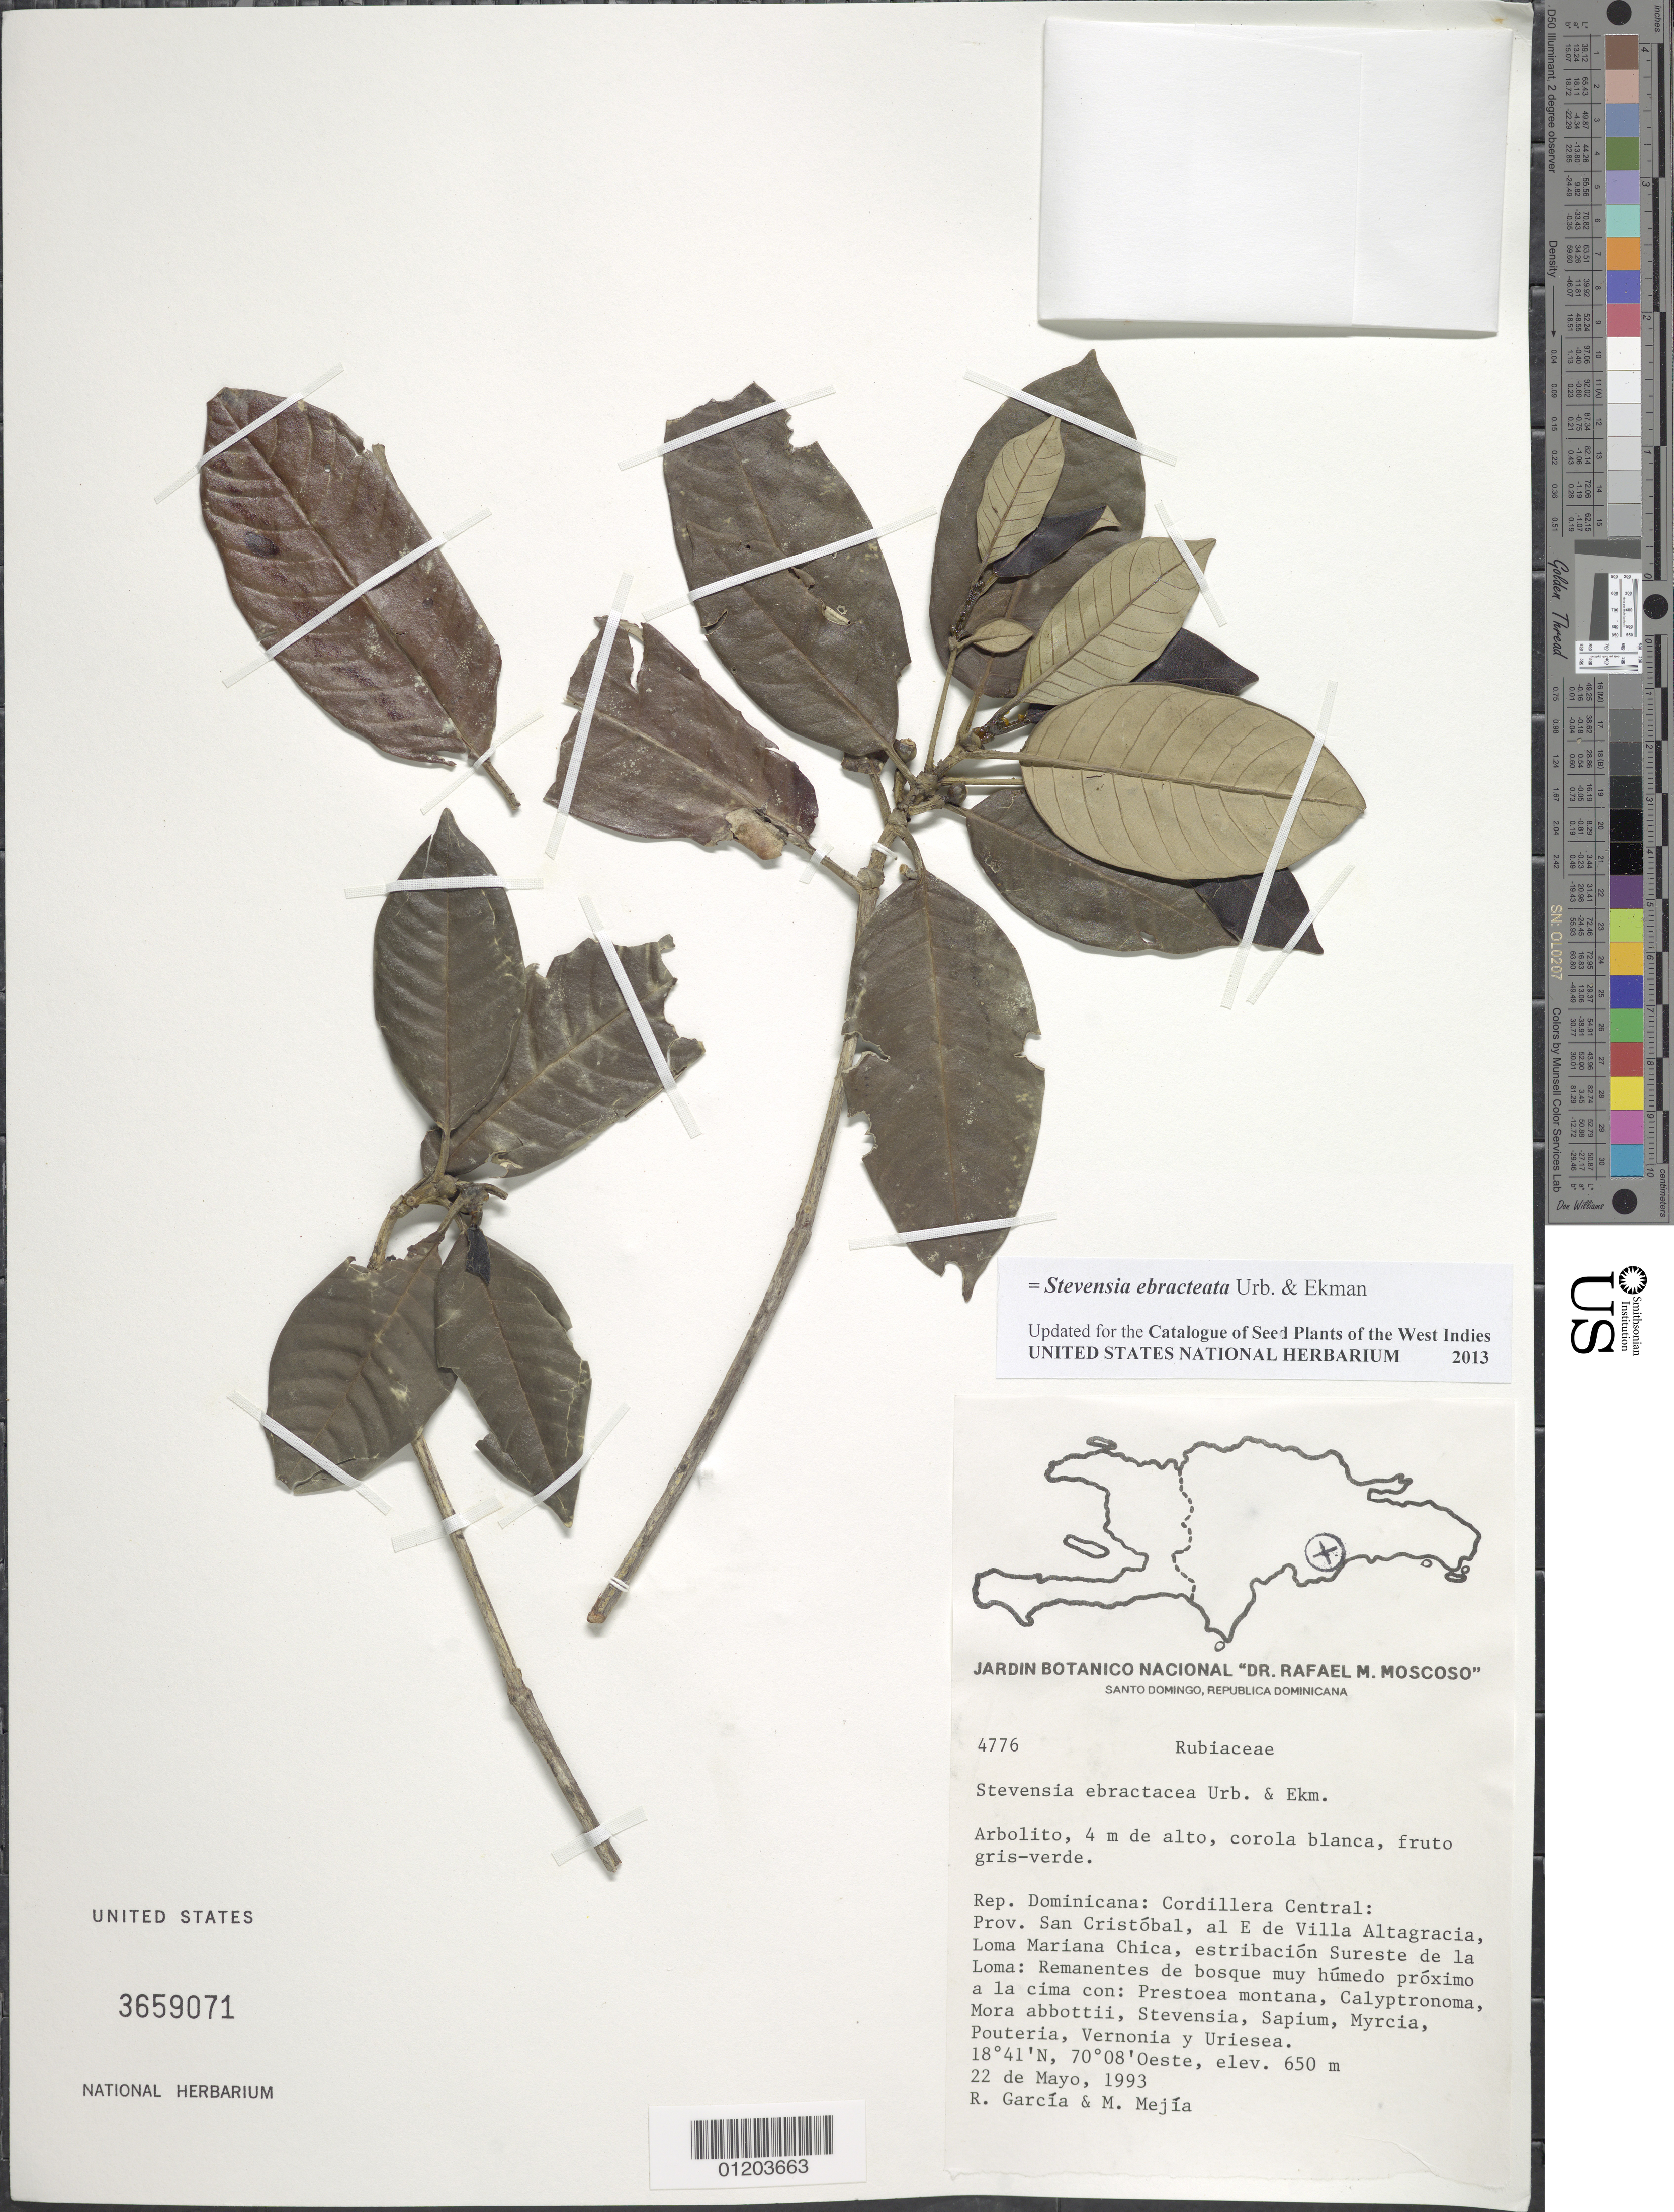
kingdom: Plantae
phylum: Tracheophyta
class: Magnoliopsida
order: Gentianales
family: Rubiaceae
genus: Stevensia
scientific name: Stevensia ebracteata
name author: Urb. & Ekman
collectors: R. García & M. Mejia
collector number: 4776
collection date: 1993-05-22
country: Dominican Republic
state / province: San Cristóbal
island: Hispaniola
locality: Cordillera Central, al E de Villa Altagracia, Loma Mariana Chica, estribación Sureste de la Loma.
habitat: Remanentes de bosque muy húmedo próximo a la cima con: Prestoea montana, Calyptronoma, Mora abbottii, Stevensia, Sapium, Myrcia, Pouteria, Vernonia y Uriesea.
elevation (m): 650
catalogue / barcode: US 3659071